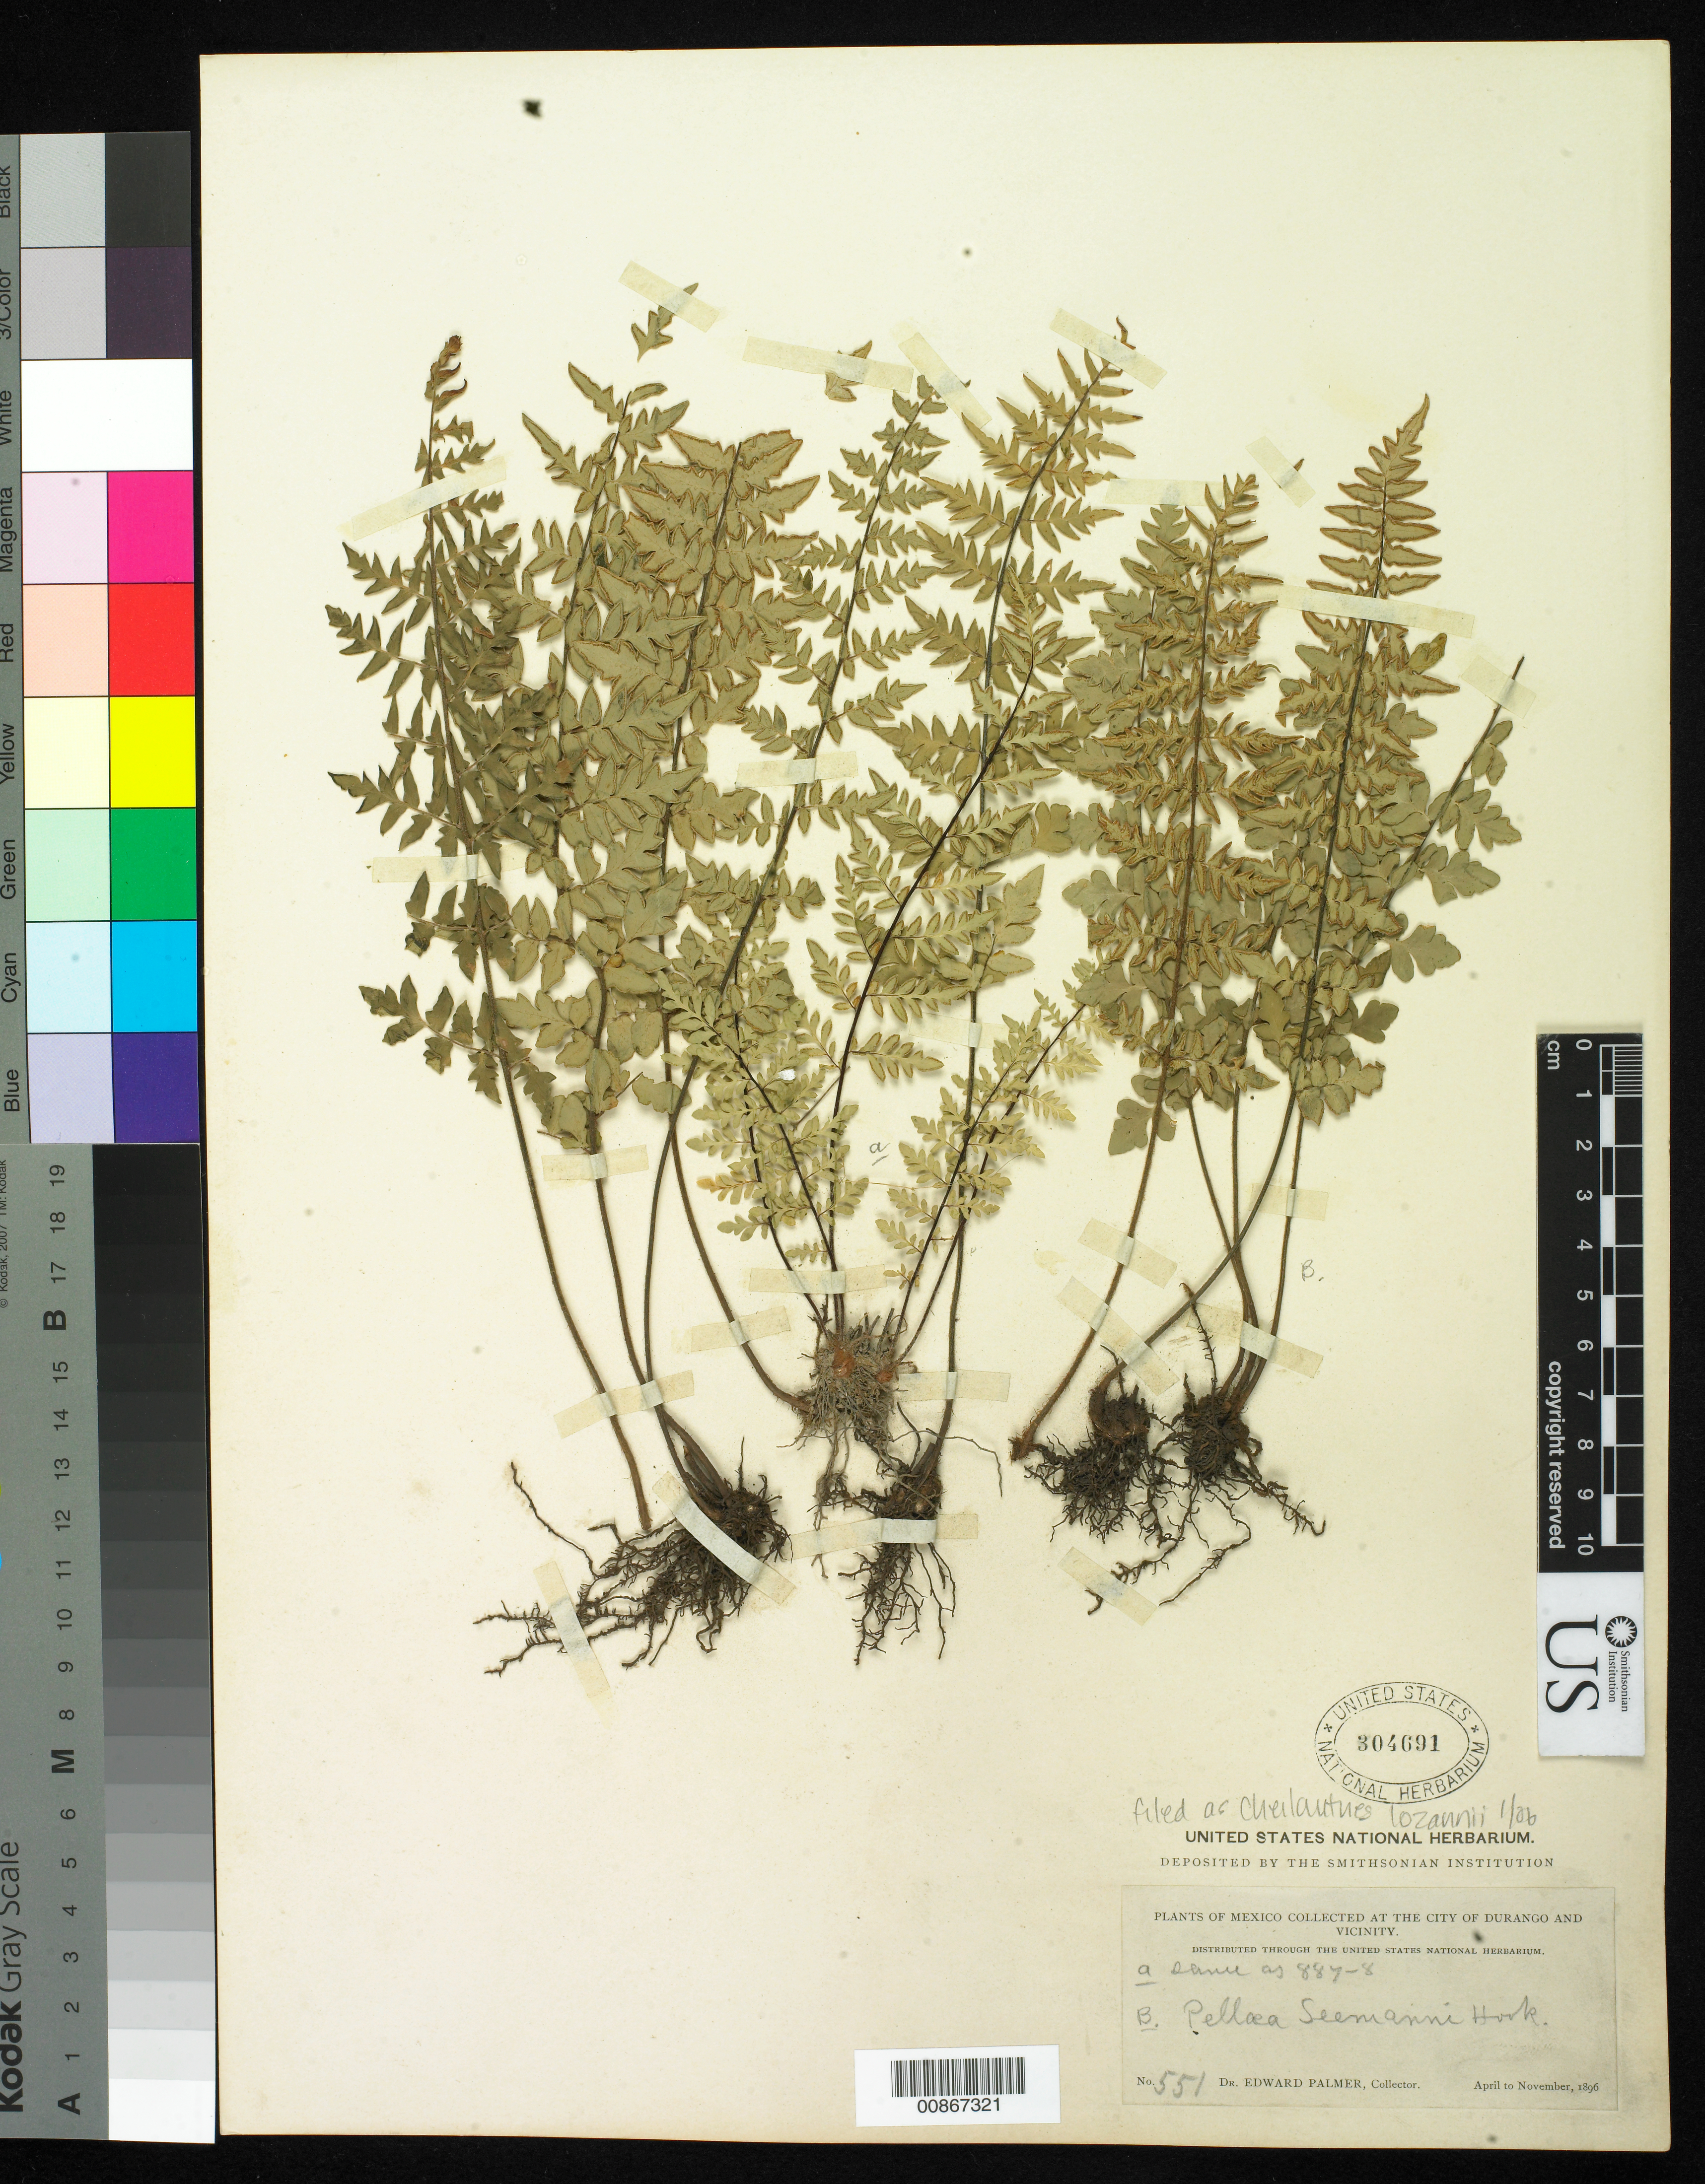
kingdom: Plantae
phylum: Tracheophyta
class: Polypodiopsida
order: Polypodiales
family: Pteridaceae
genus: Cheilanthes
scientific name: Cheilanthes lozanii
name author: (Maxon) R.M. Tryon & A.F. Tryon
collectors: E. Palmer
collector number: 551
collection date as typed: Apr 1896 to -- Nov 1896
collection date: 1896-04/1896-11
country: Mexico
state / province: Durango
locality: City of Durango and vicinity.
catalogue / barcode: US 304691